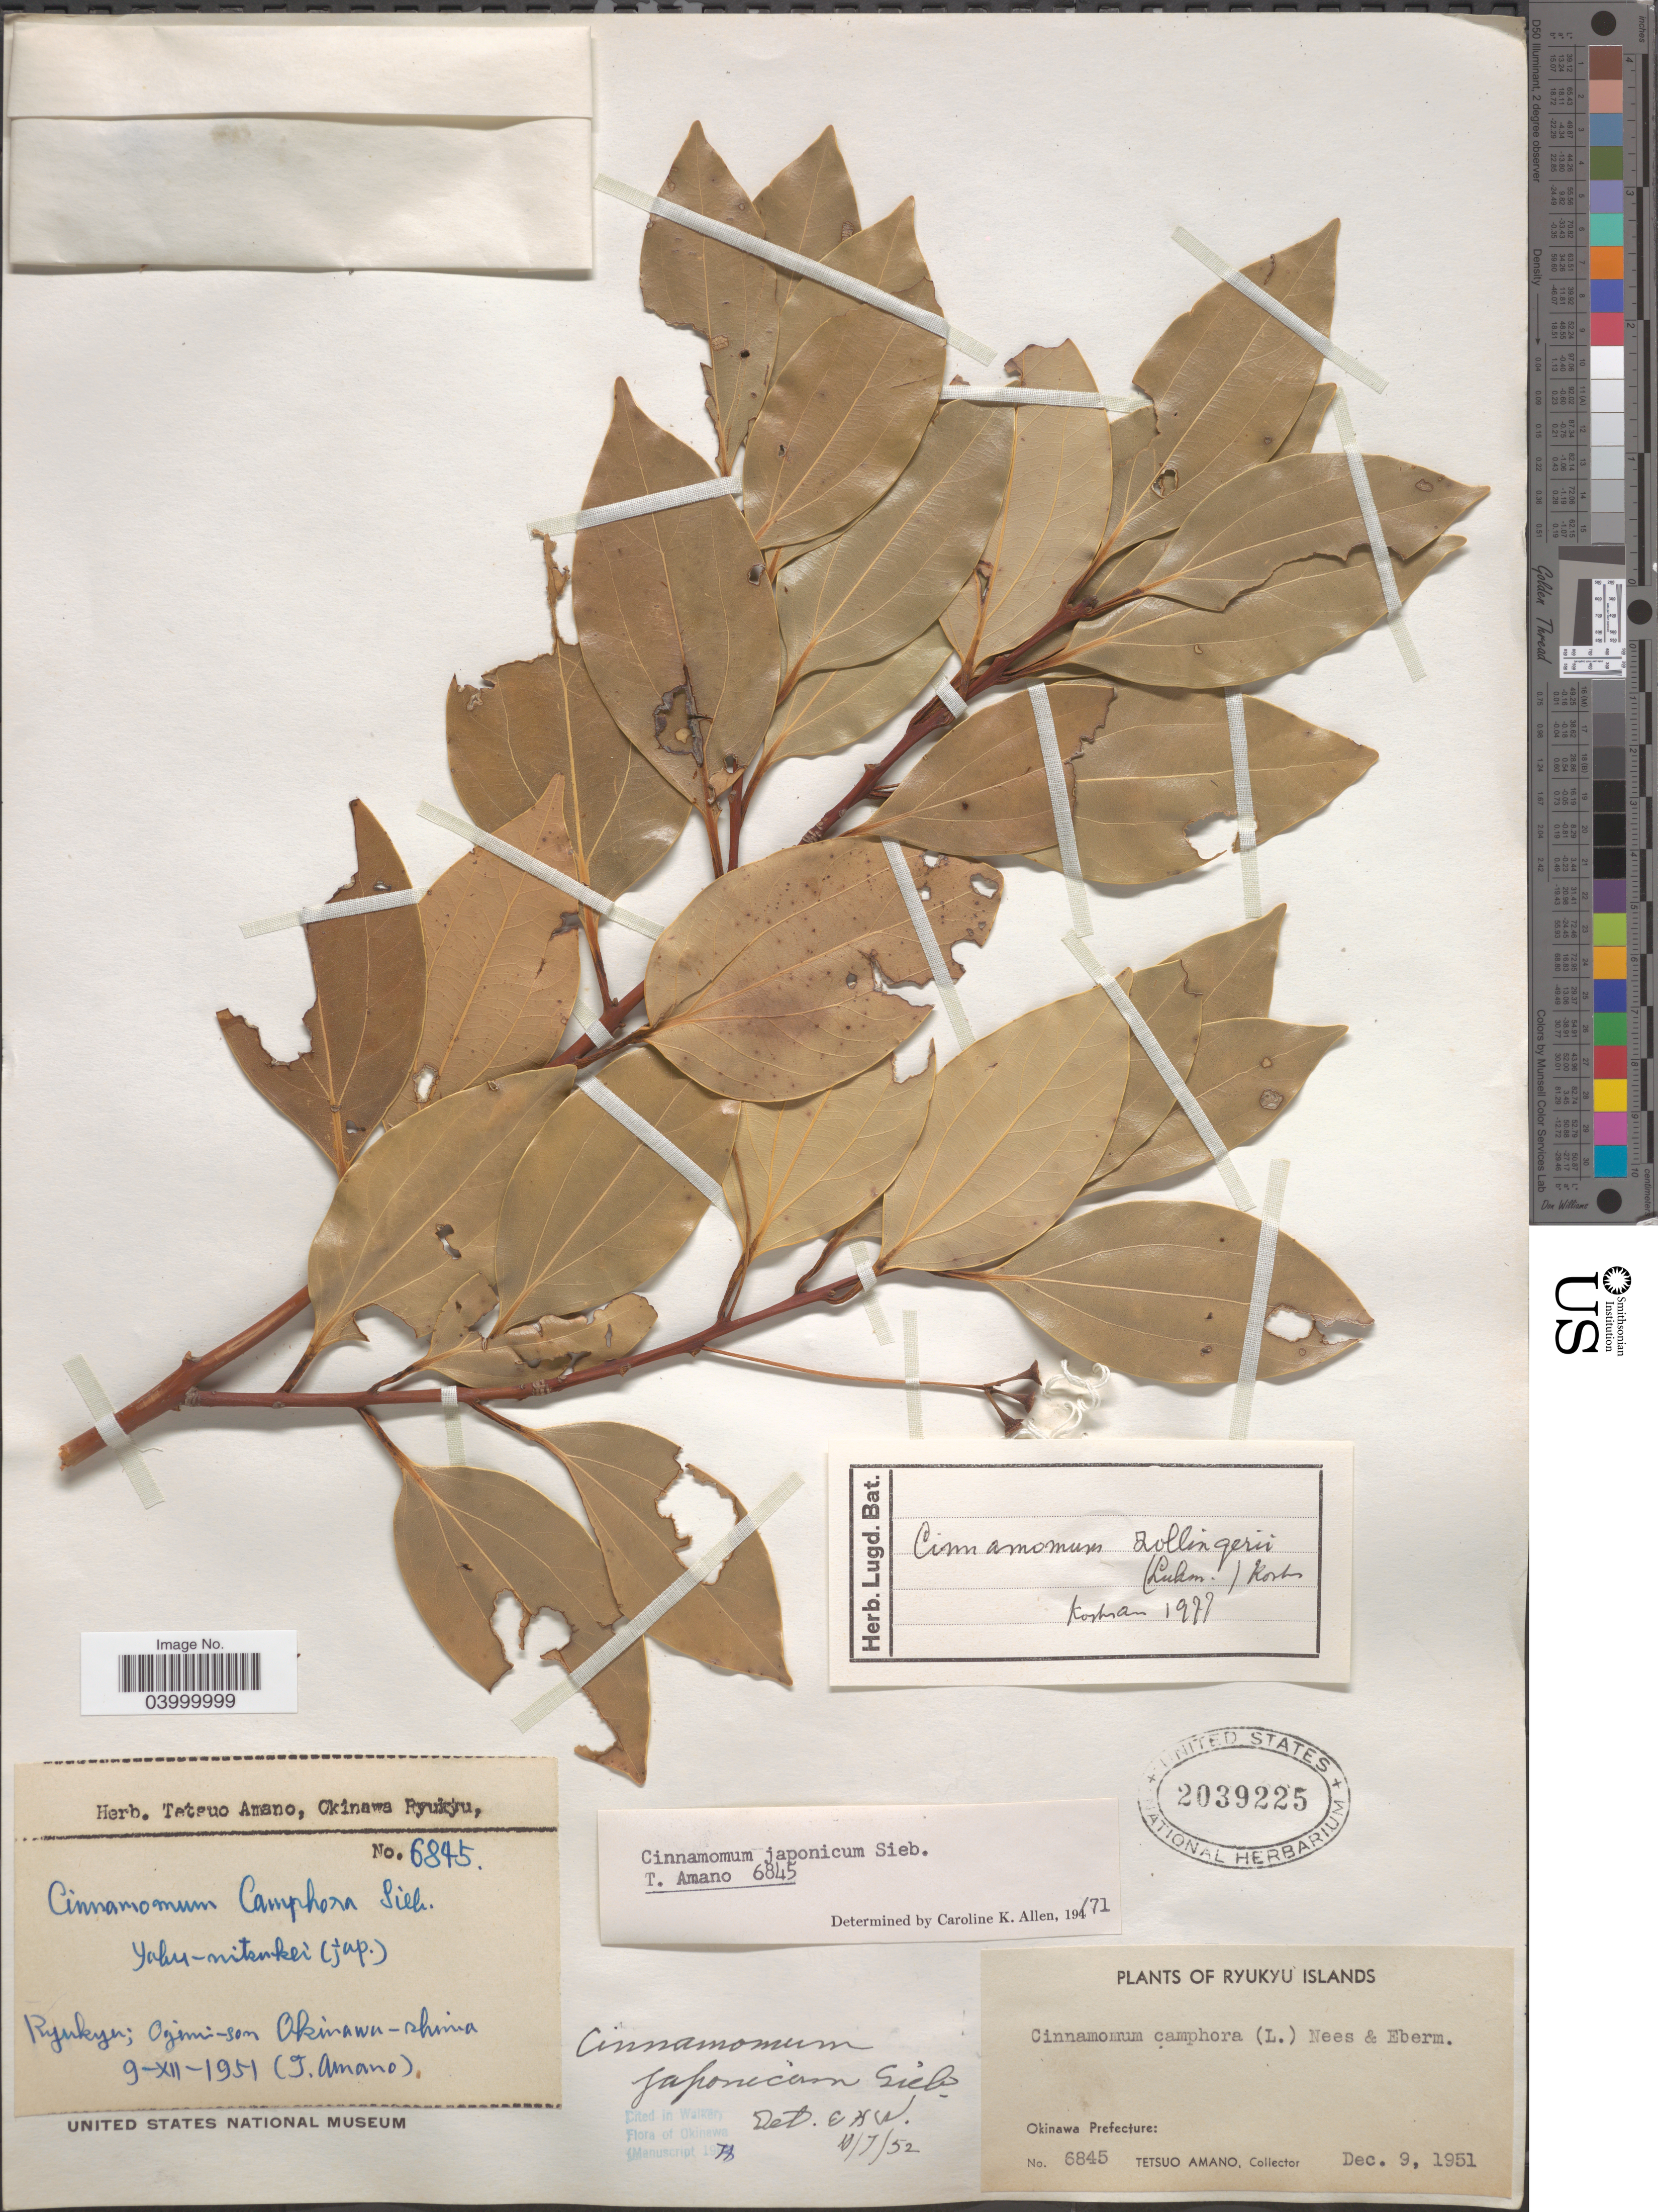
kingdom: Plantae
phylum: Tracheophyta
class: Magnoliopsida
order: Laurales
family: Lauraceae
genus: Cinnamomum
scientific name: Cinnamomum zollingeri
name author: Lukman.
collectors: T. Amano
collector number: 6845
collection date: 1951-12-09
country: Japan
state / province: Okinawa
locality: Ryukyu Islands. Ryukyu; Ogimi-son Okinawa-shima. Okinawa Prefecture.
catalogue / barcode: US 2039225